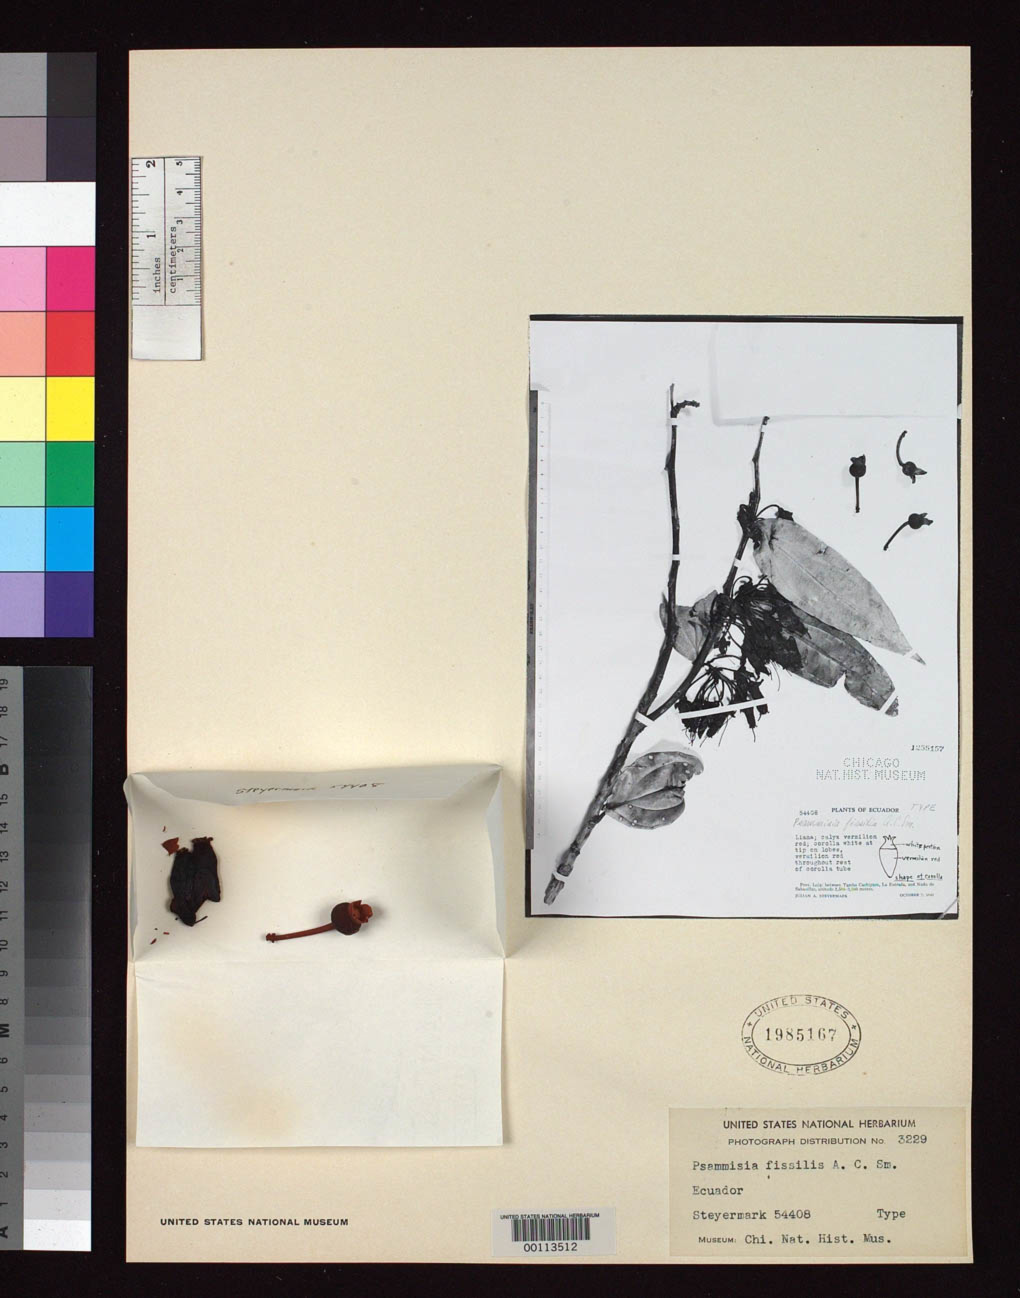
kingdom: Plantae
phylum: Tracheophyta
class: Magnoliopsida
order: Ericales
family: Ericaceae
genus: Psammisia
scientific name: Psammisia fissilis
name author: A.C. Sm.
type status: Isotype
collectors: J. Steyermark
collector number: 54408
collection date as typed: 07 Oct 1943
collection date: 1943-10-07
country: Ecuador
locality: Loja.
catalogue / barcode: US 1985167